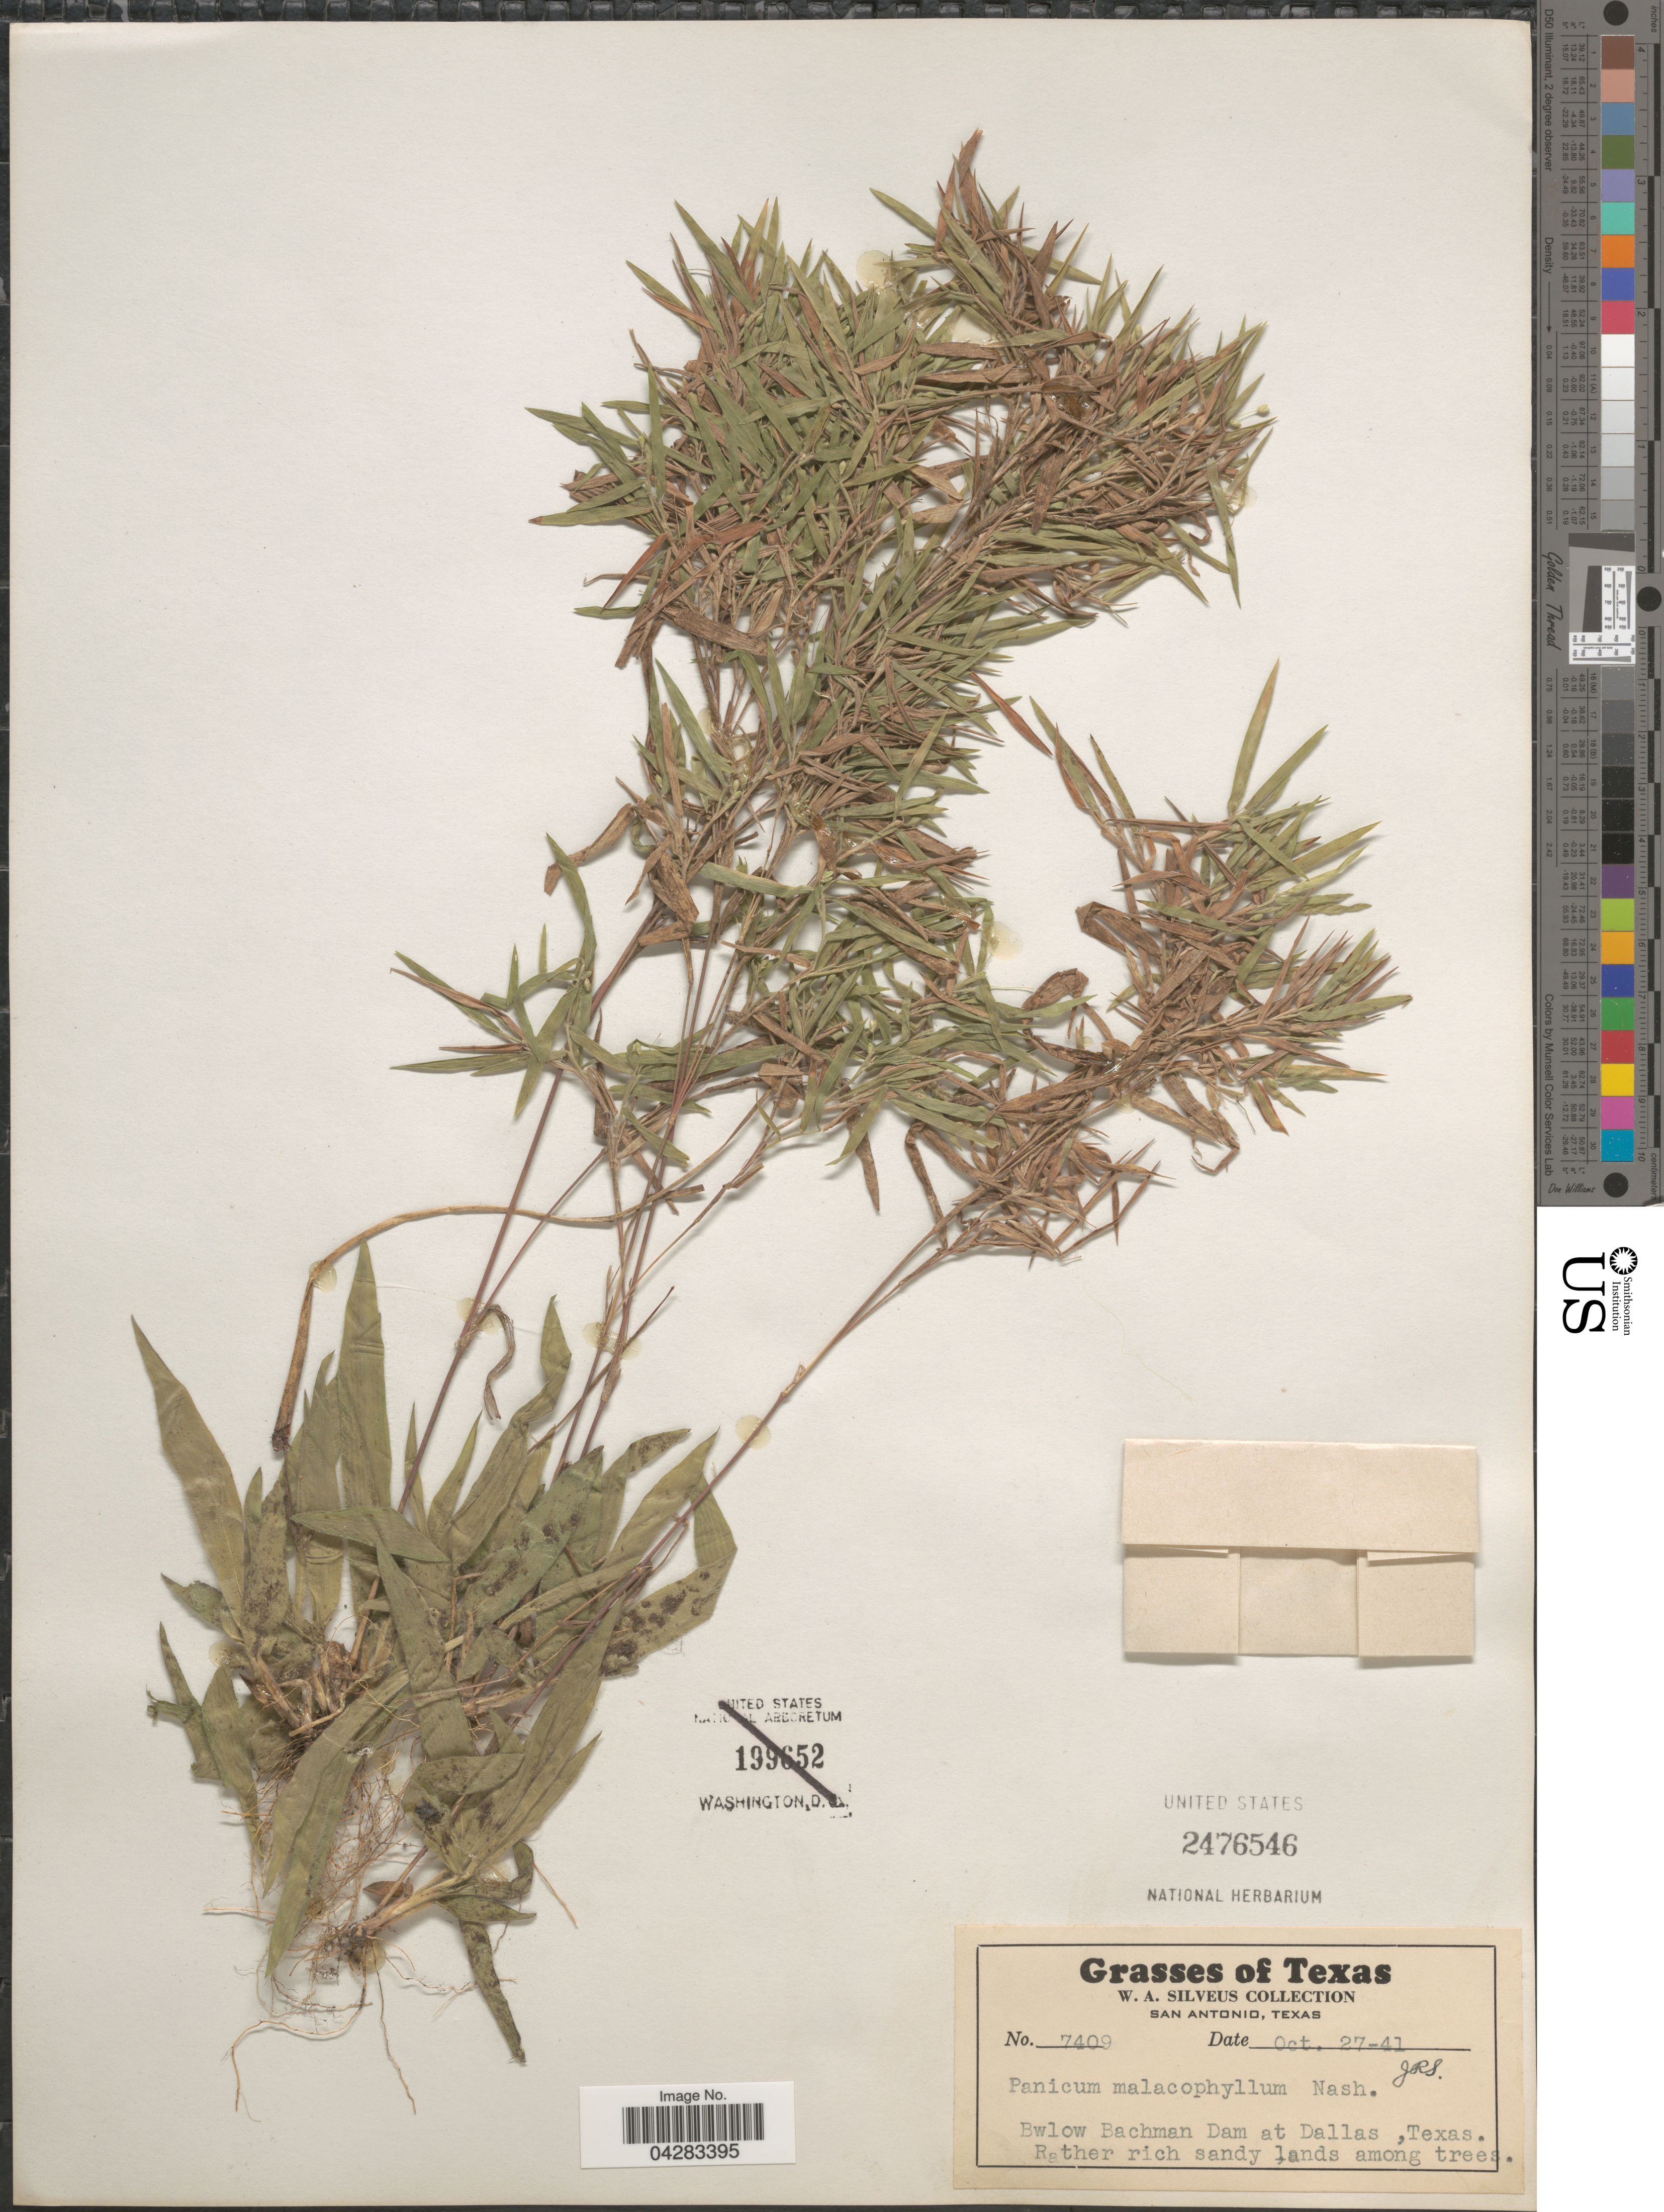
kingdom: Plantae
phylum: Tracheophyta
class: Liliopsida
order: Poales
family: Poaceae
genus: Dichanthelium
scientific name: Dichanthelium malacophyllum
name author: (Nash) Gould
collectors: W. Silveus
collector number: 7409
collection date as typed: Transcribed d/m/y: 27/10/41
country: United States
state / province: Texas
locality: Bwlow Bachman Dam at Dallas.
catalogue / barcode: US 2476546